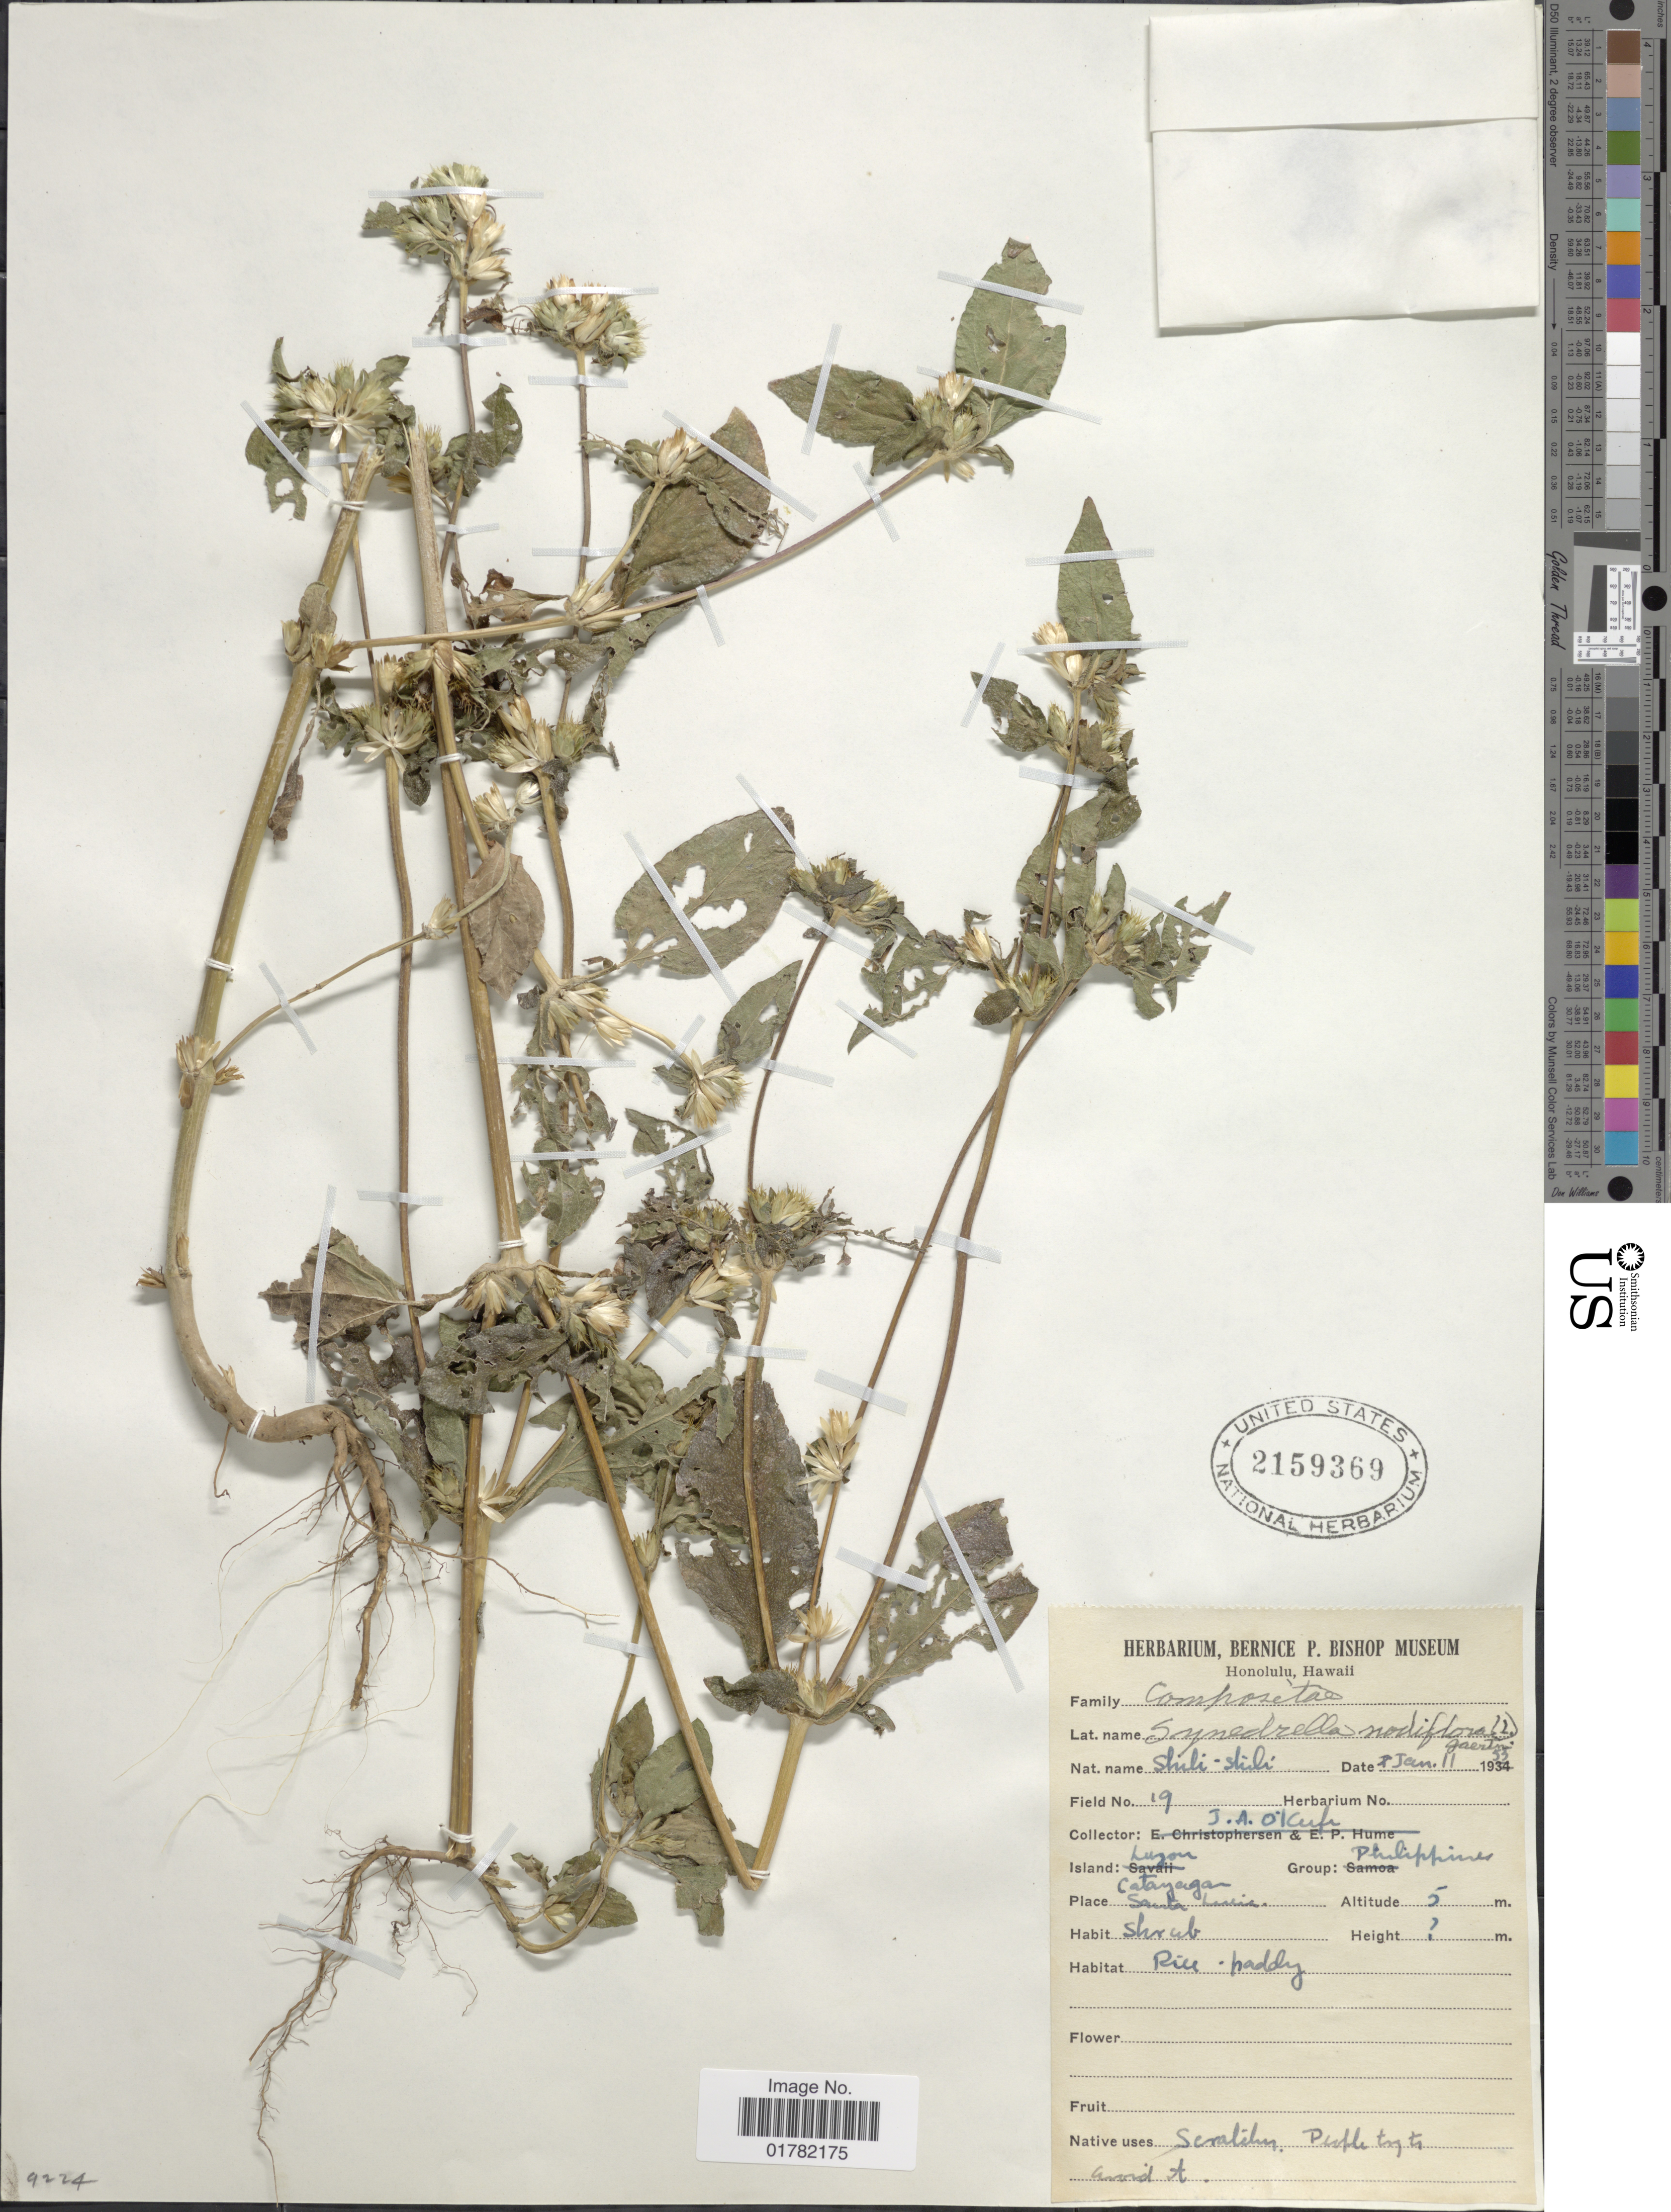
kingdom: Plantae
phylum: Tracheophyta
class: Magnoliopsida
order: Asterales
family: Asteraceae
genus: Synedrella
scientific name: Synedrella nodiflora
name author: (L.) Gaertn.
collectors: J. O'Keefe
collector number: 19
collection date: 1955-01-11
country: Philippines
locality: Island Luzon, Catayagan, Santa Lucia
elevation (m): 5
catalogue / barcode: US 2159369